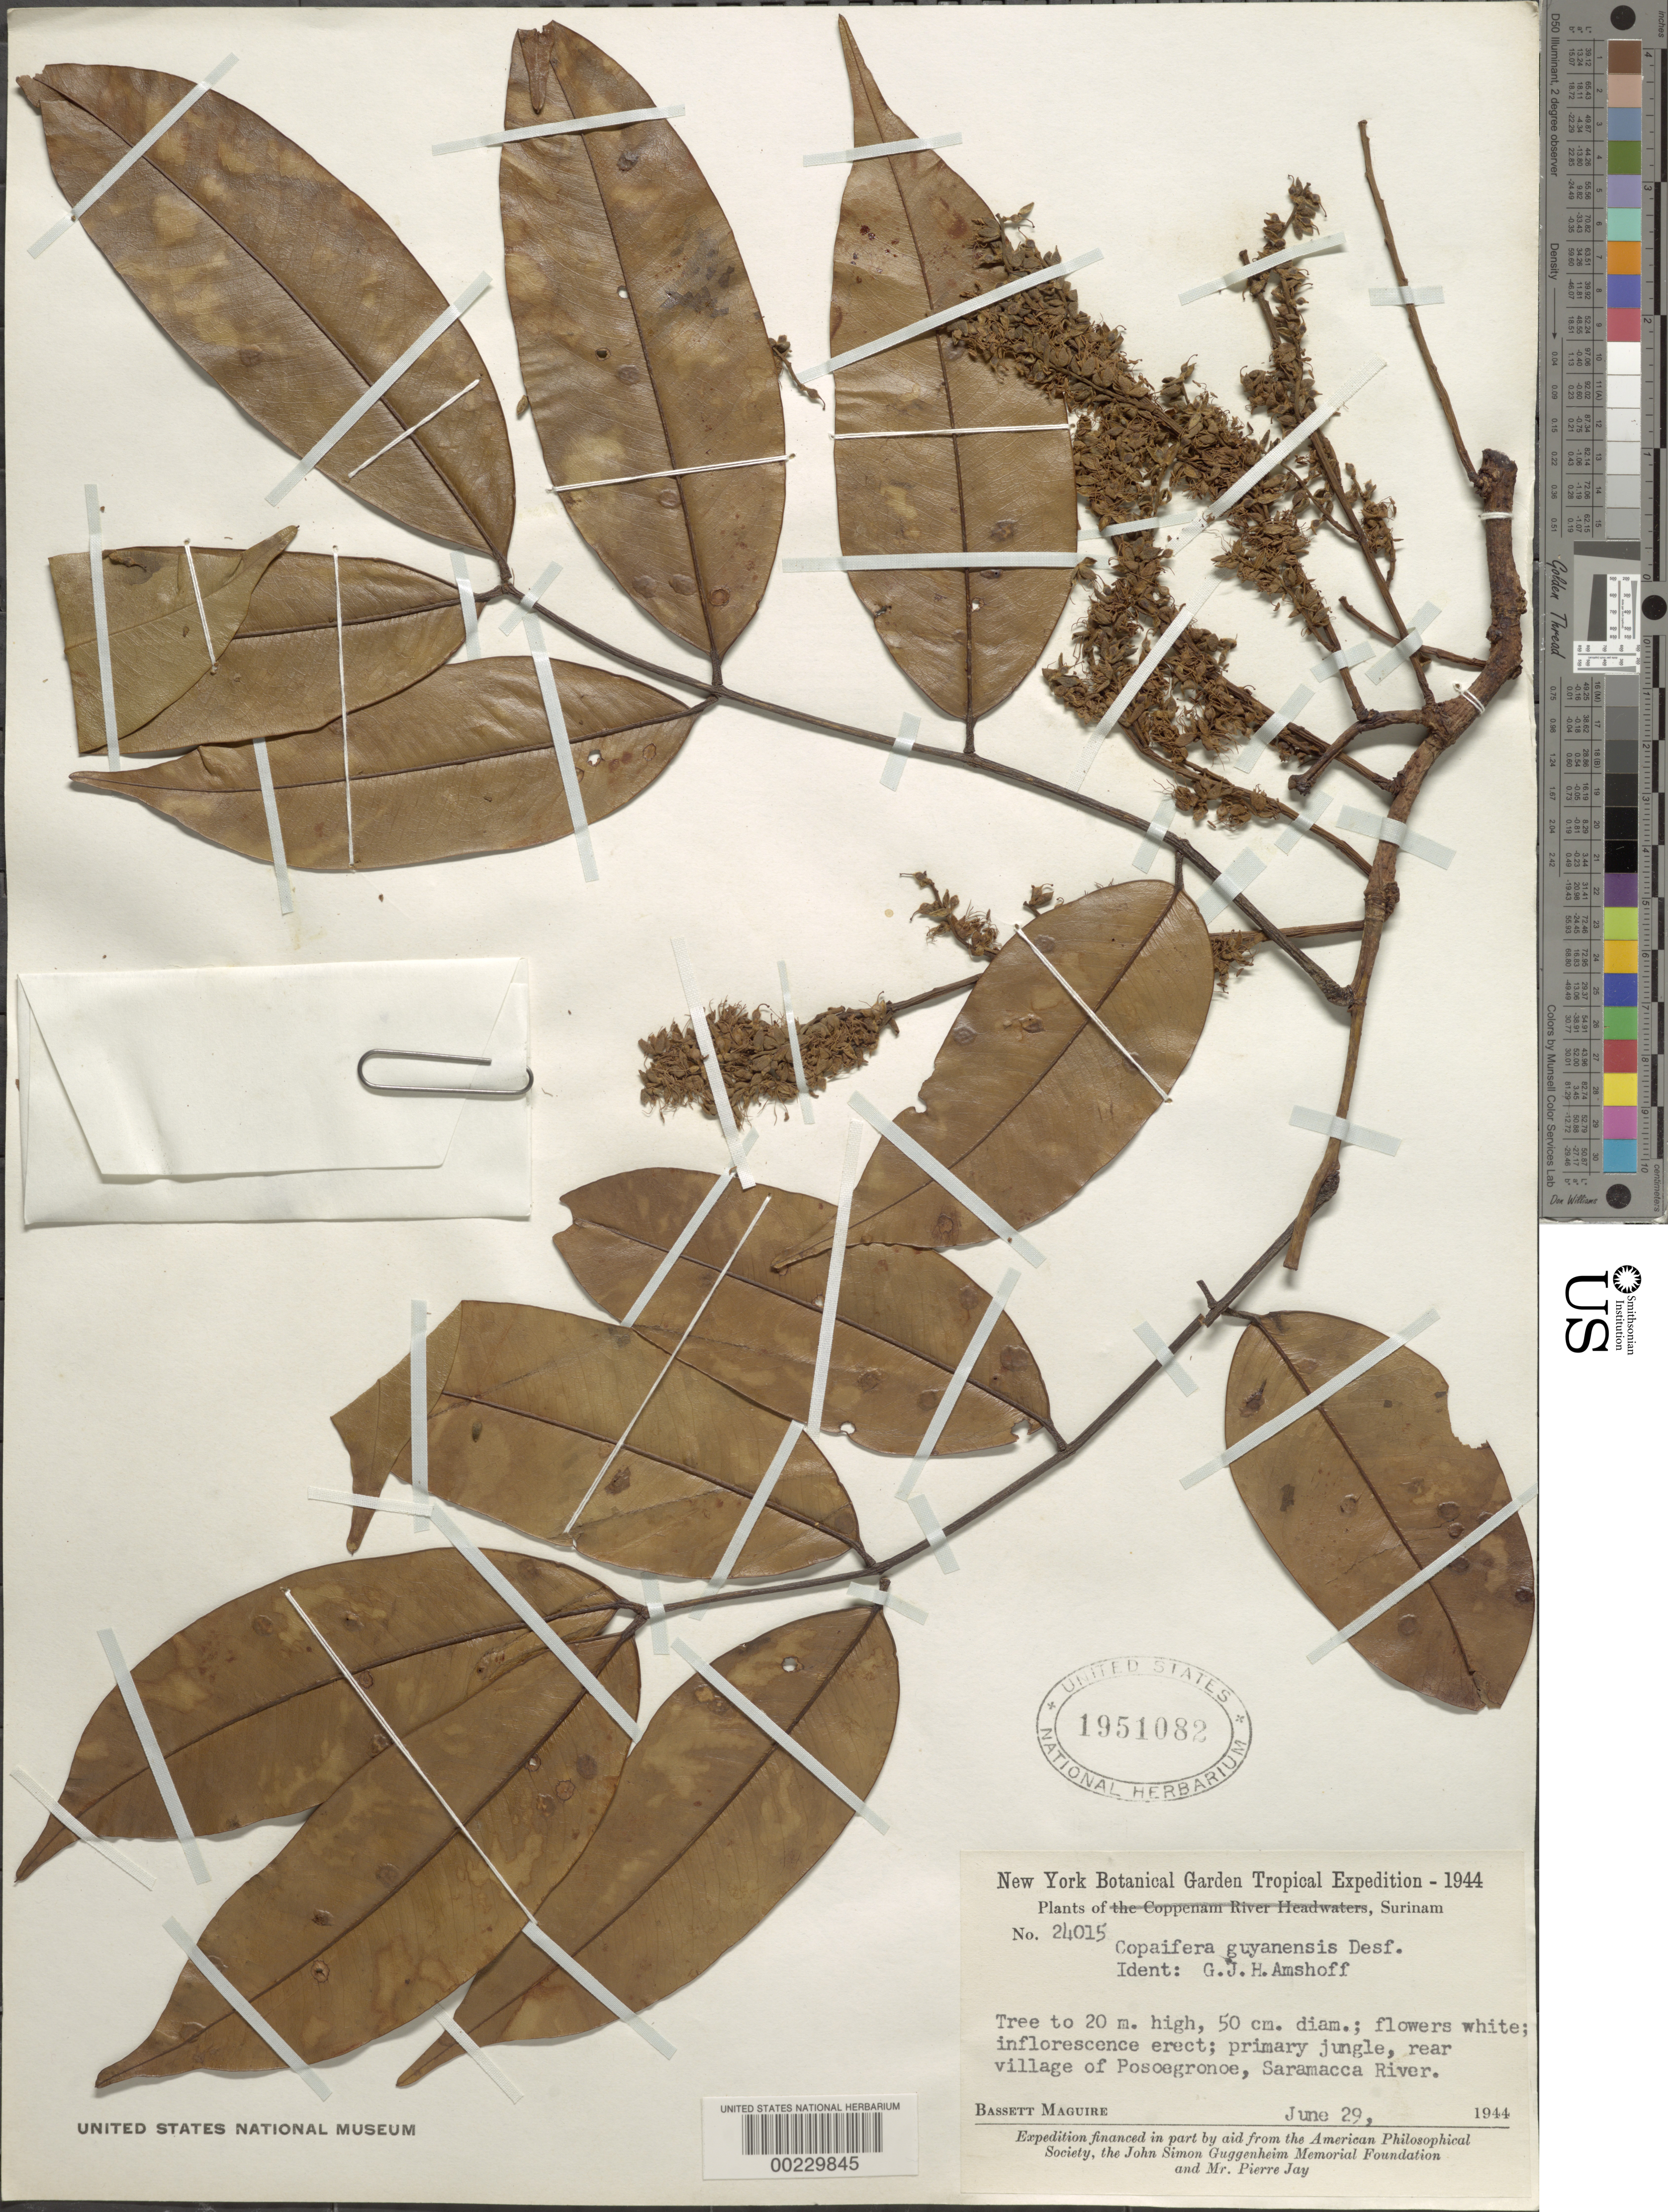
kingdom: Plantae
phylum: Tracheophyta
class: Magnoliopsida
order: Fabales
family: Fabaceae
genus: Copaifera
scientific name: Copaifera guyanensis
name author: Desf.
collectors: B. Maguire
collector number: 24015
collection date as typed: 29 Jun 1944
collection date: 1944-06-29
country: Suriname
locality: Rear village of posoegronoe, saramacca river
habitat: Primary jungle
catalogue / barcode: US 1951082